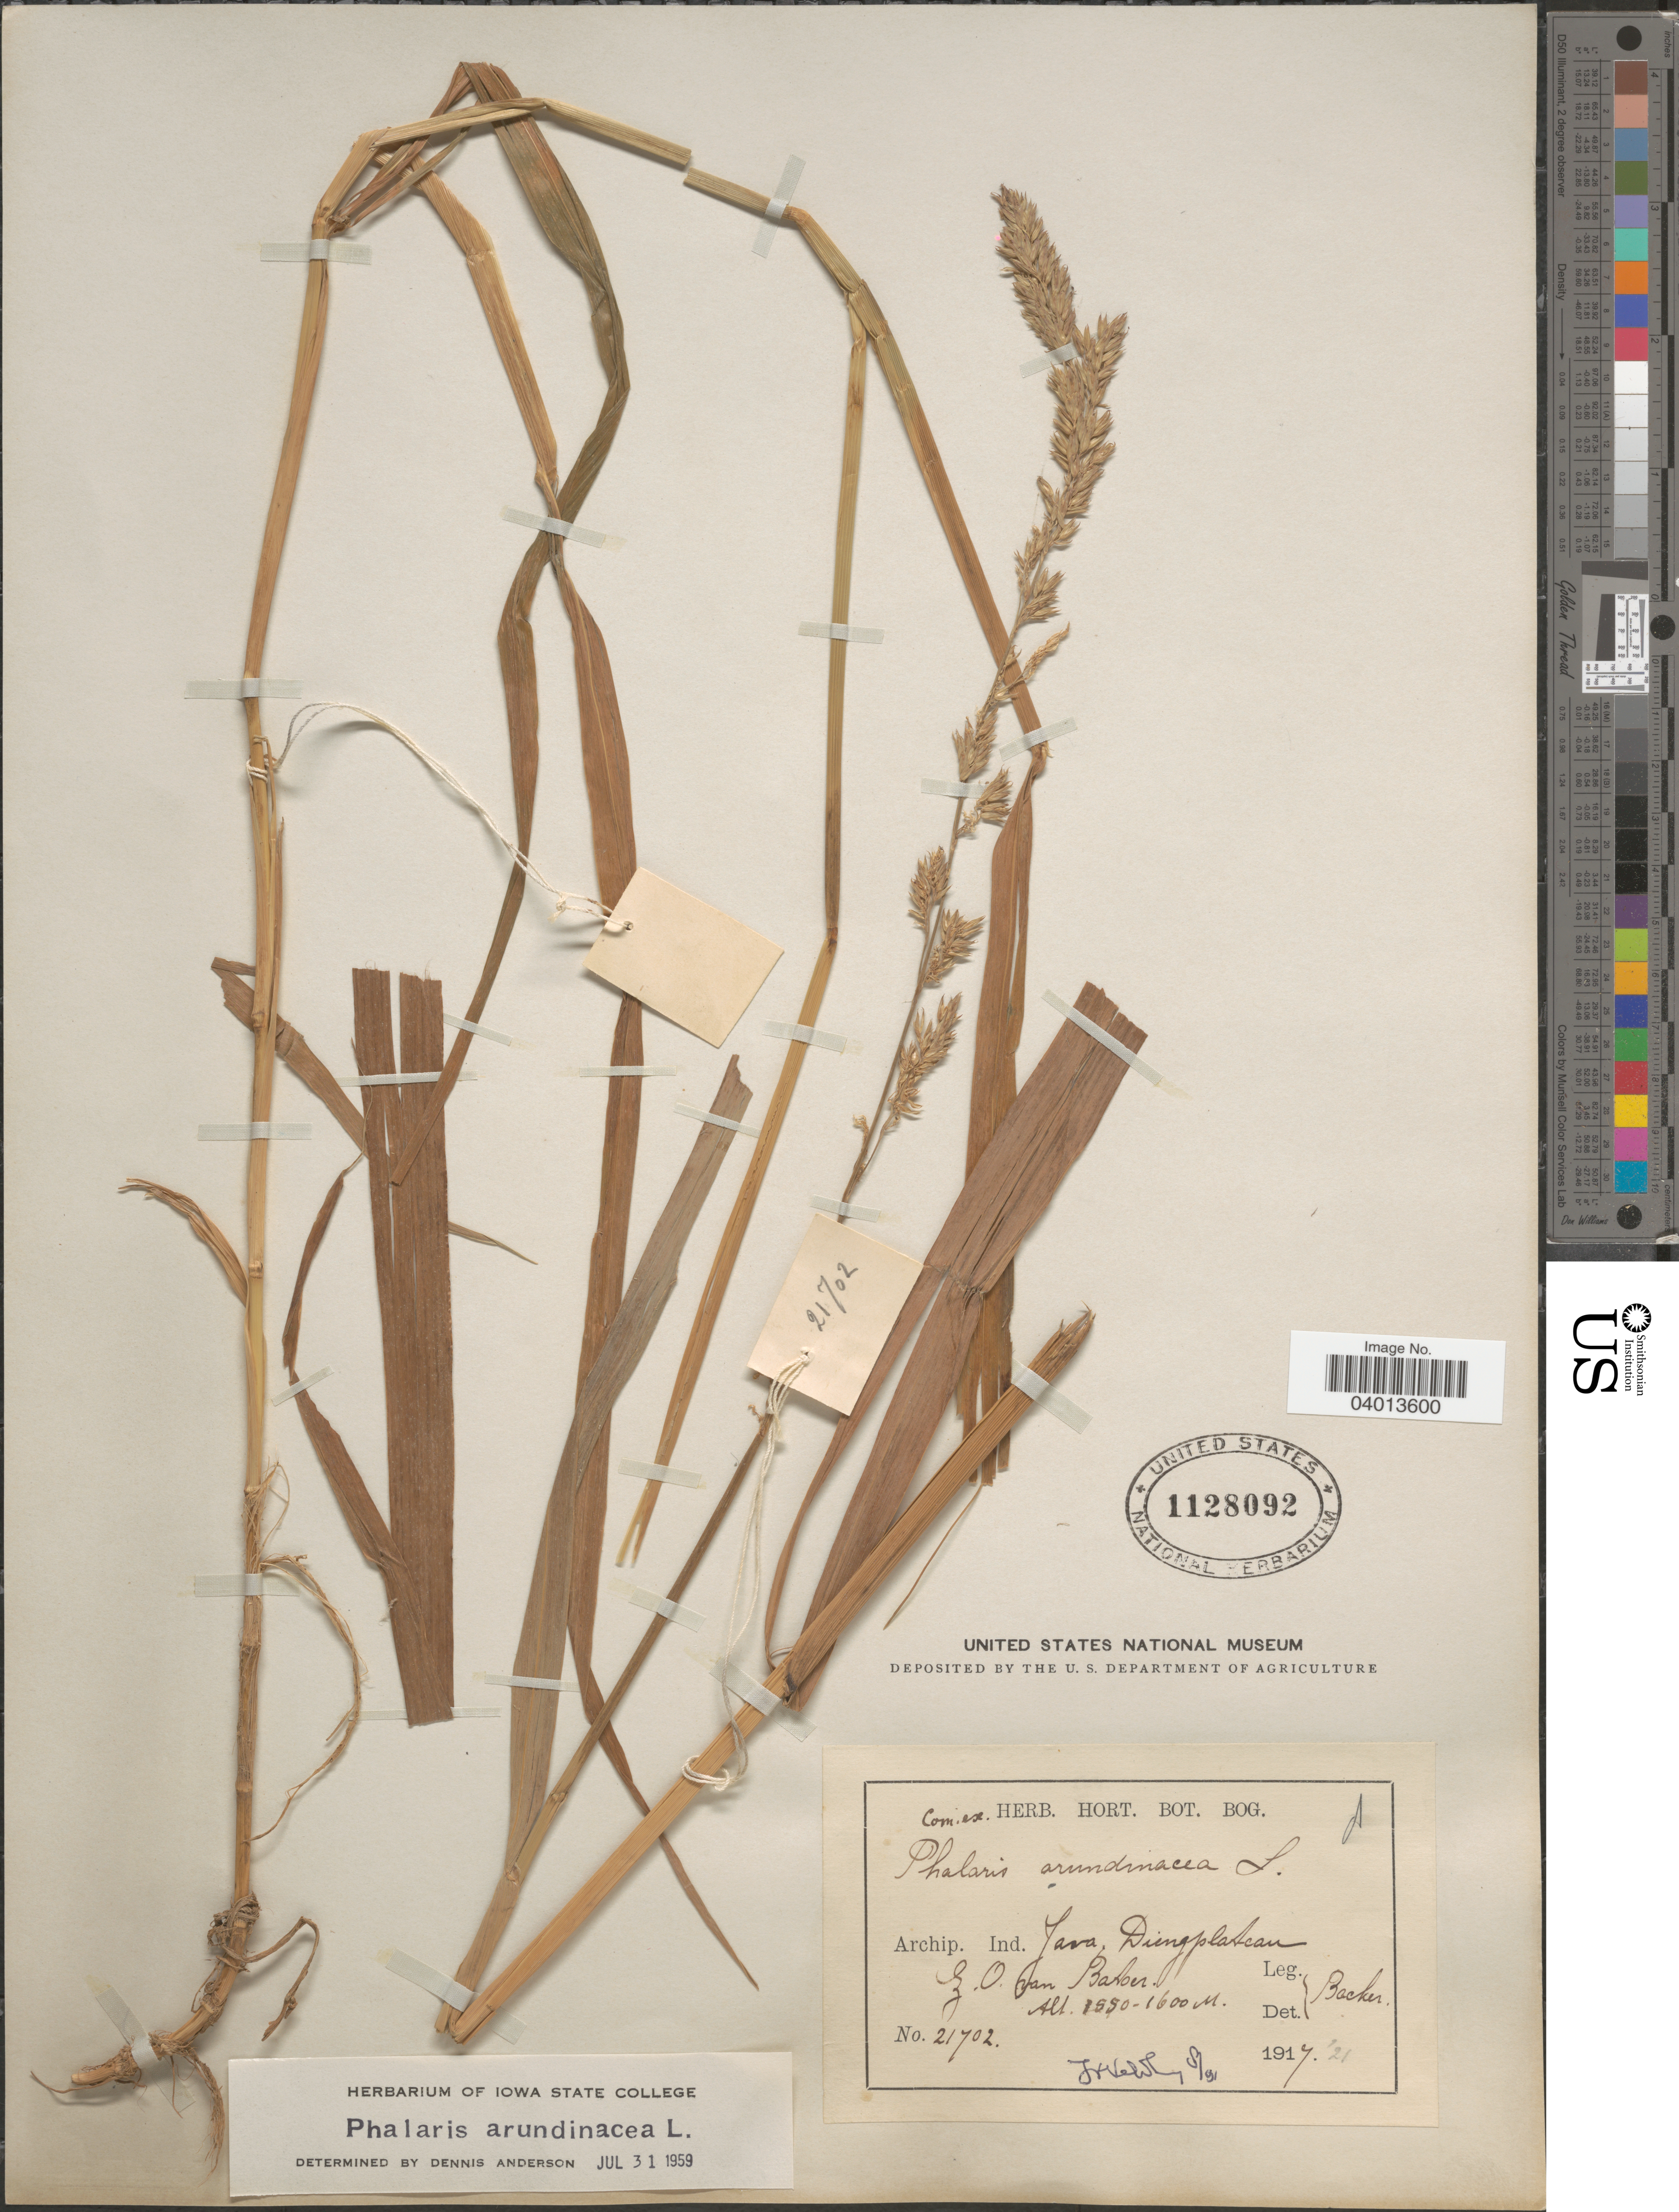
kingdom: Plantae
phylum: Tracheophyta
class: Liliopsida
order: Poales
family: Poaceae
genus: Phalaris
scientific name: Phalaris arundinacea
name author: L.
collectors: Backer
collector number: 21702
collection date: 1917/1921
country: Indonesia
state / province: Java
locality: Archip. Ind. Java, Dieng plateau.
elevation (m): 1550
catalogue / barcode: US 1128092